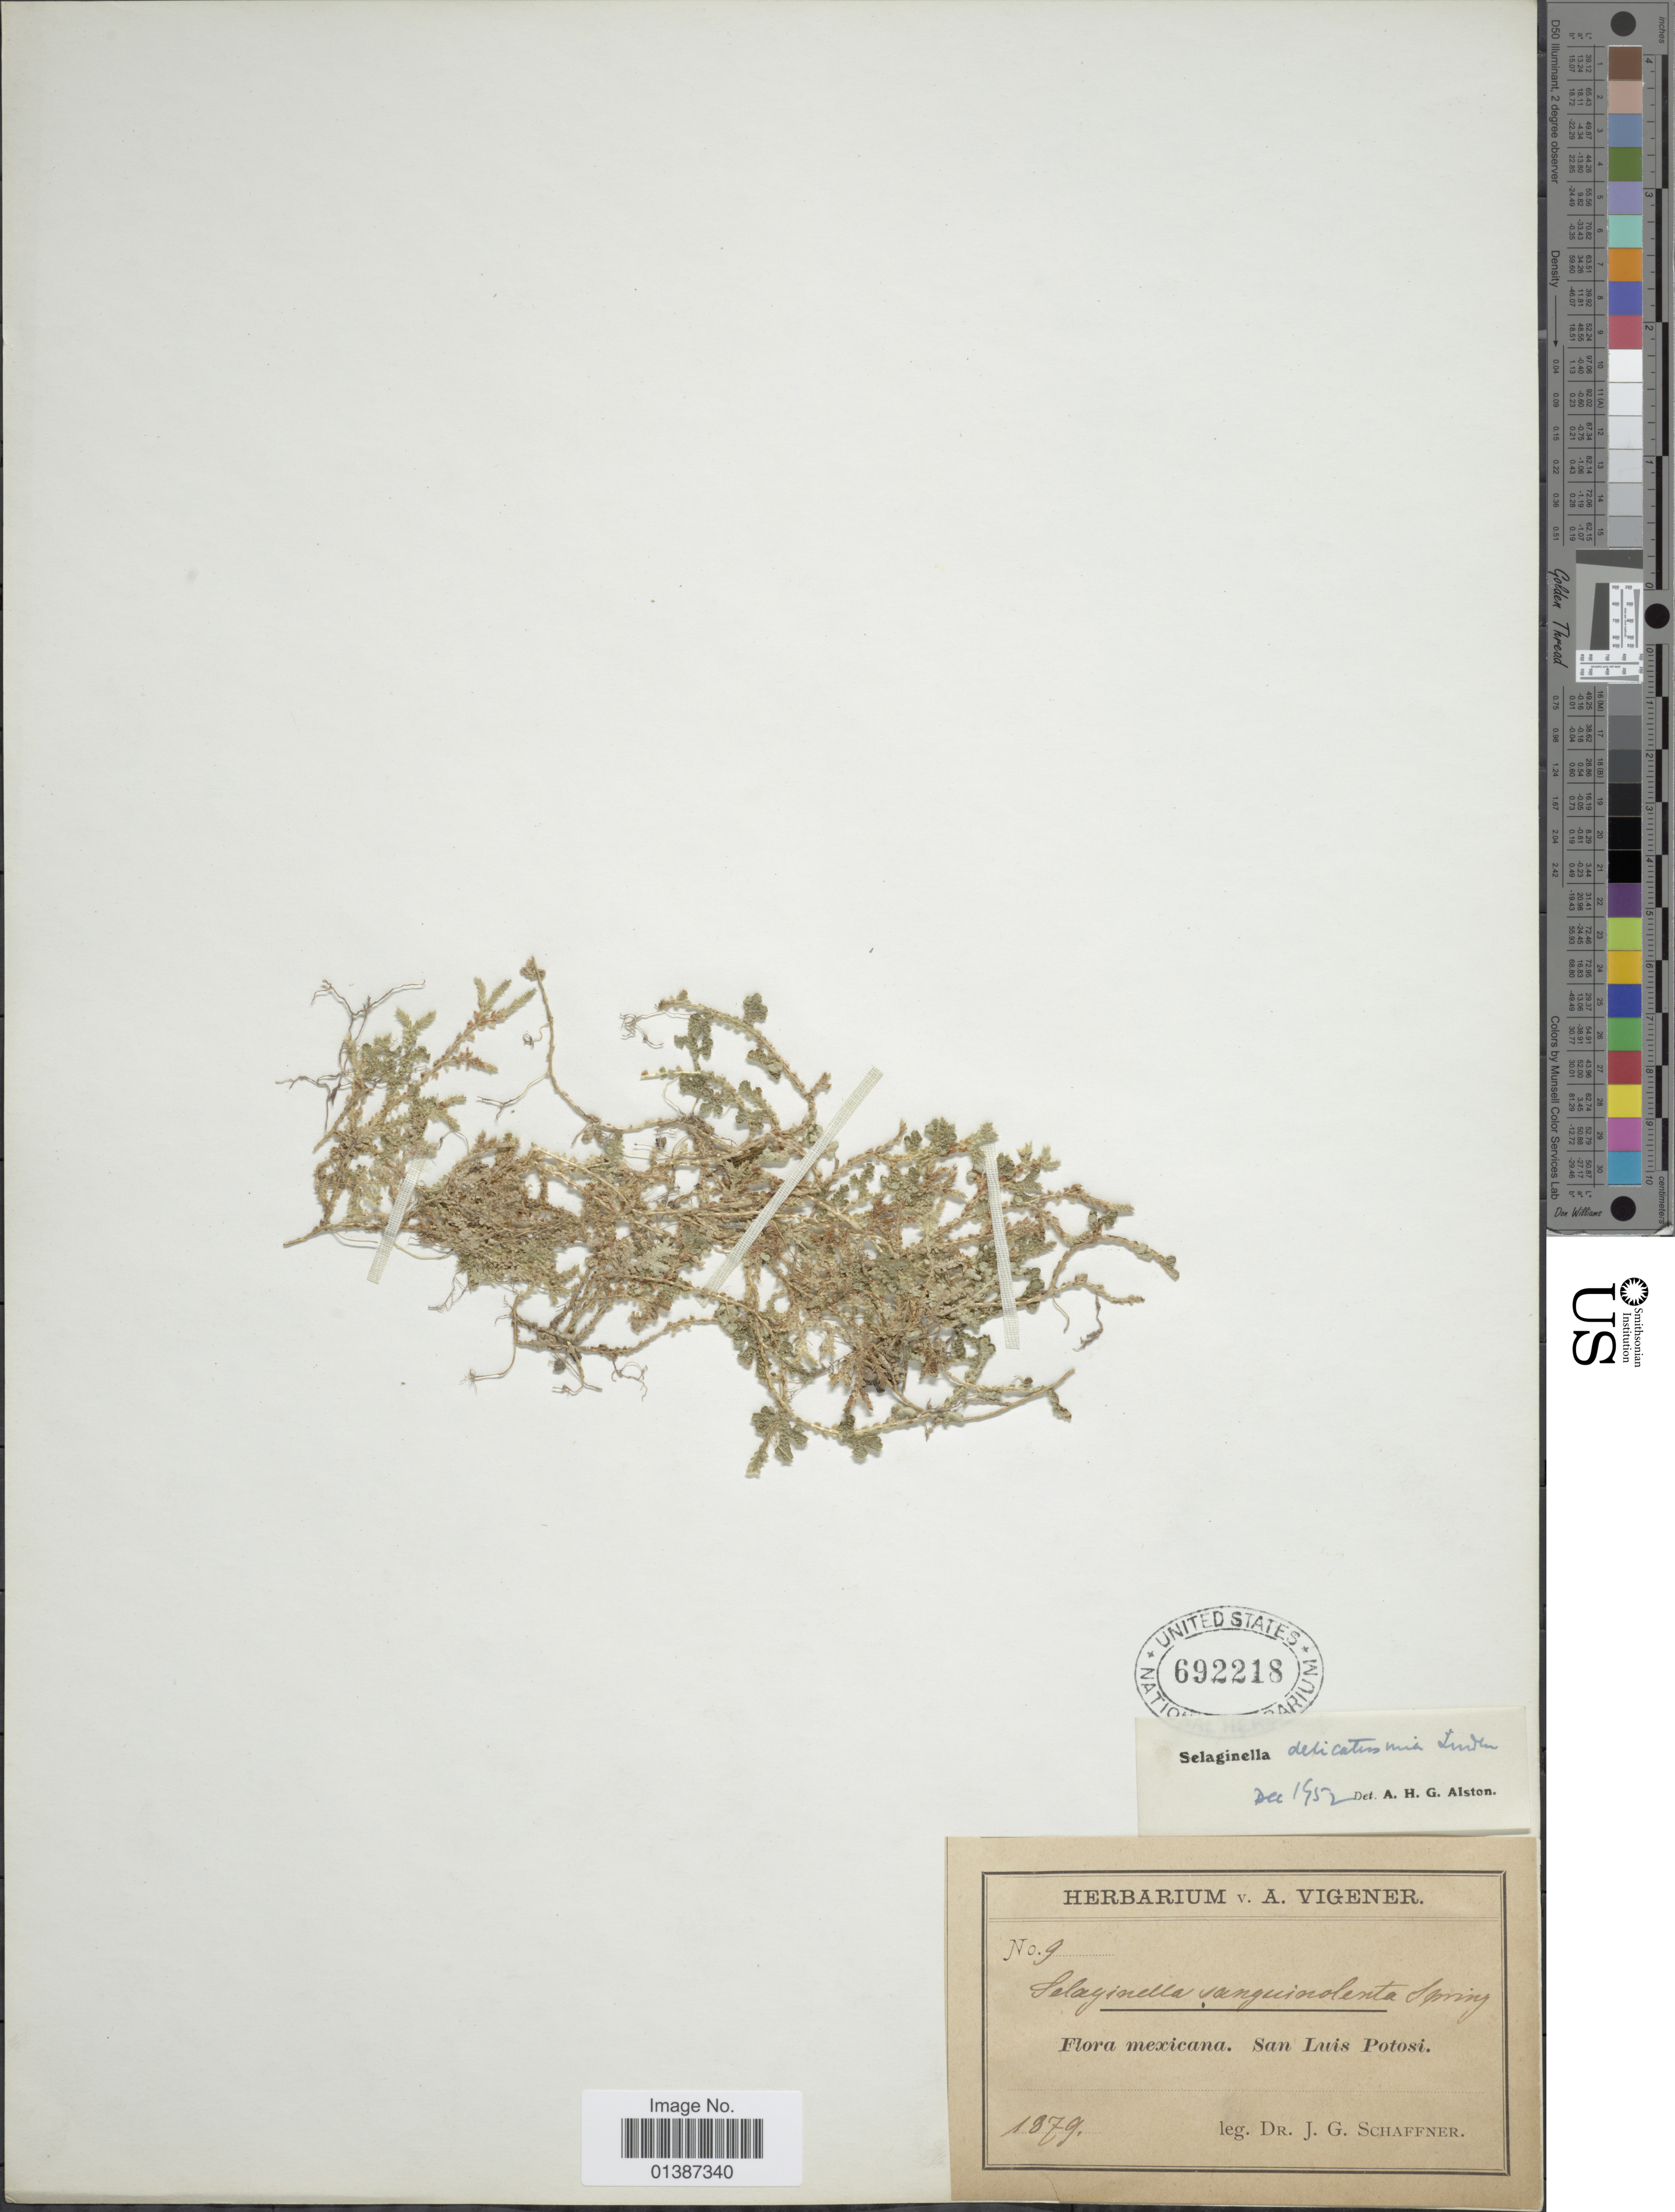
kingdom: Plantae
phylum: Tracheophyta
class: Lycopodiopsida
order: Selaginellales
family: Selaginellaceae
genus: Selaginella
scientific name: Selaginella delicatissima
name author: Linden ex A. Braun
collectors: J. G. Schaffner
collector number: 9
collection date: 1879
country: Mexico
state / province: San Luis Potosí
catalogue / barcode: US 692218